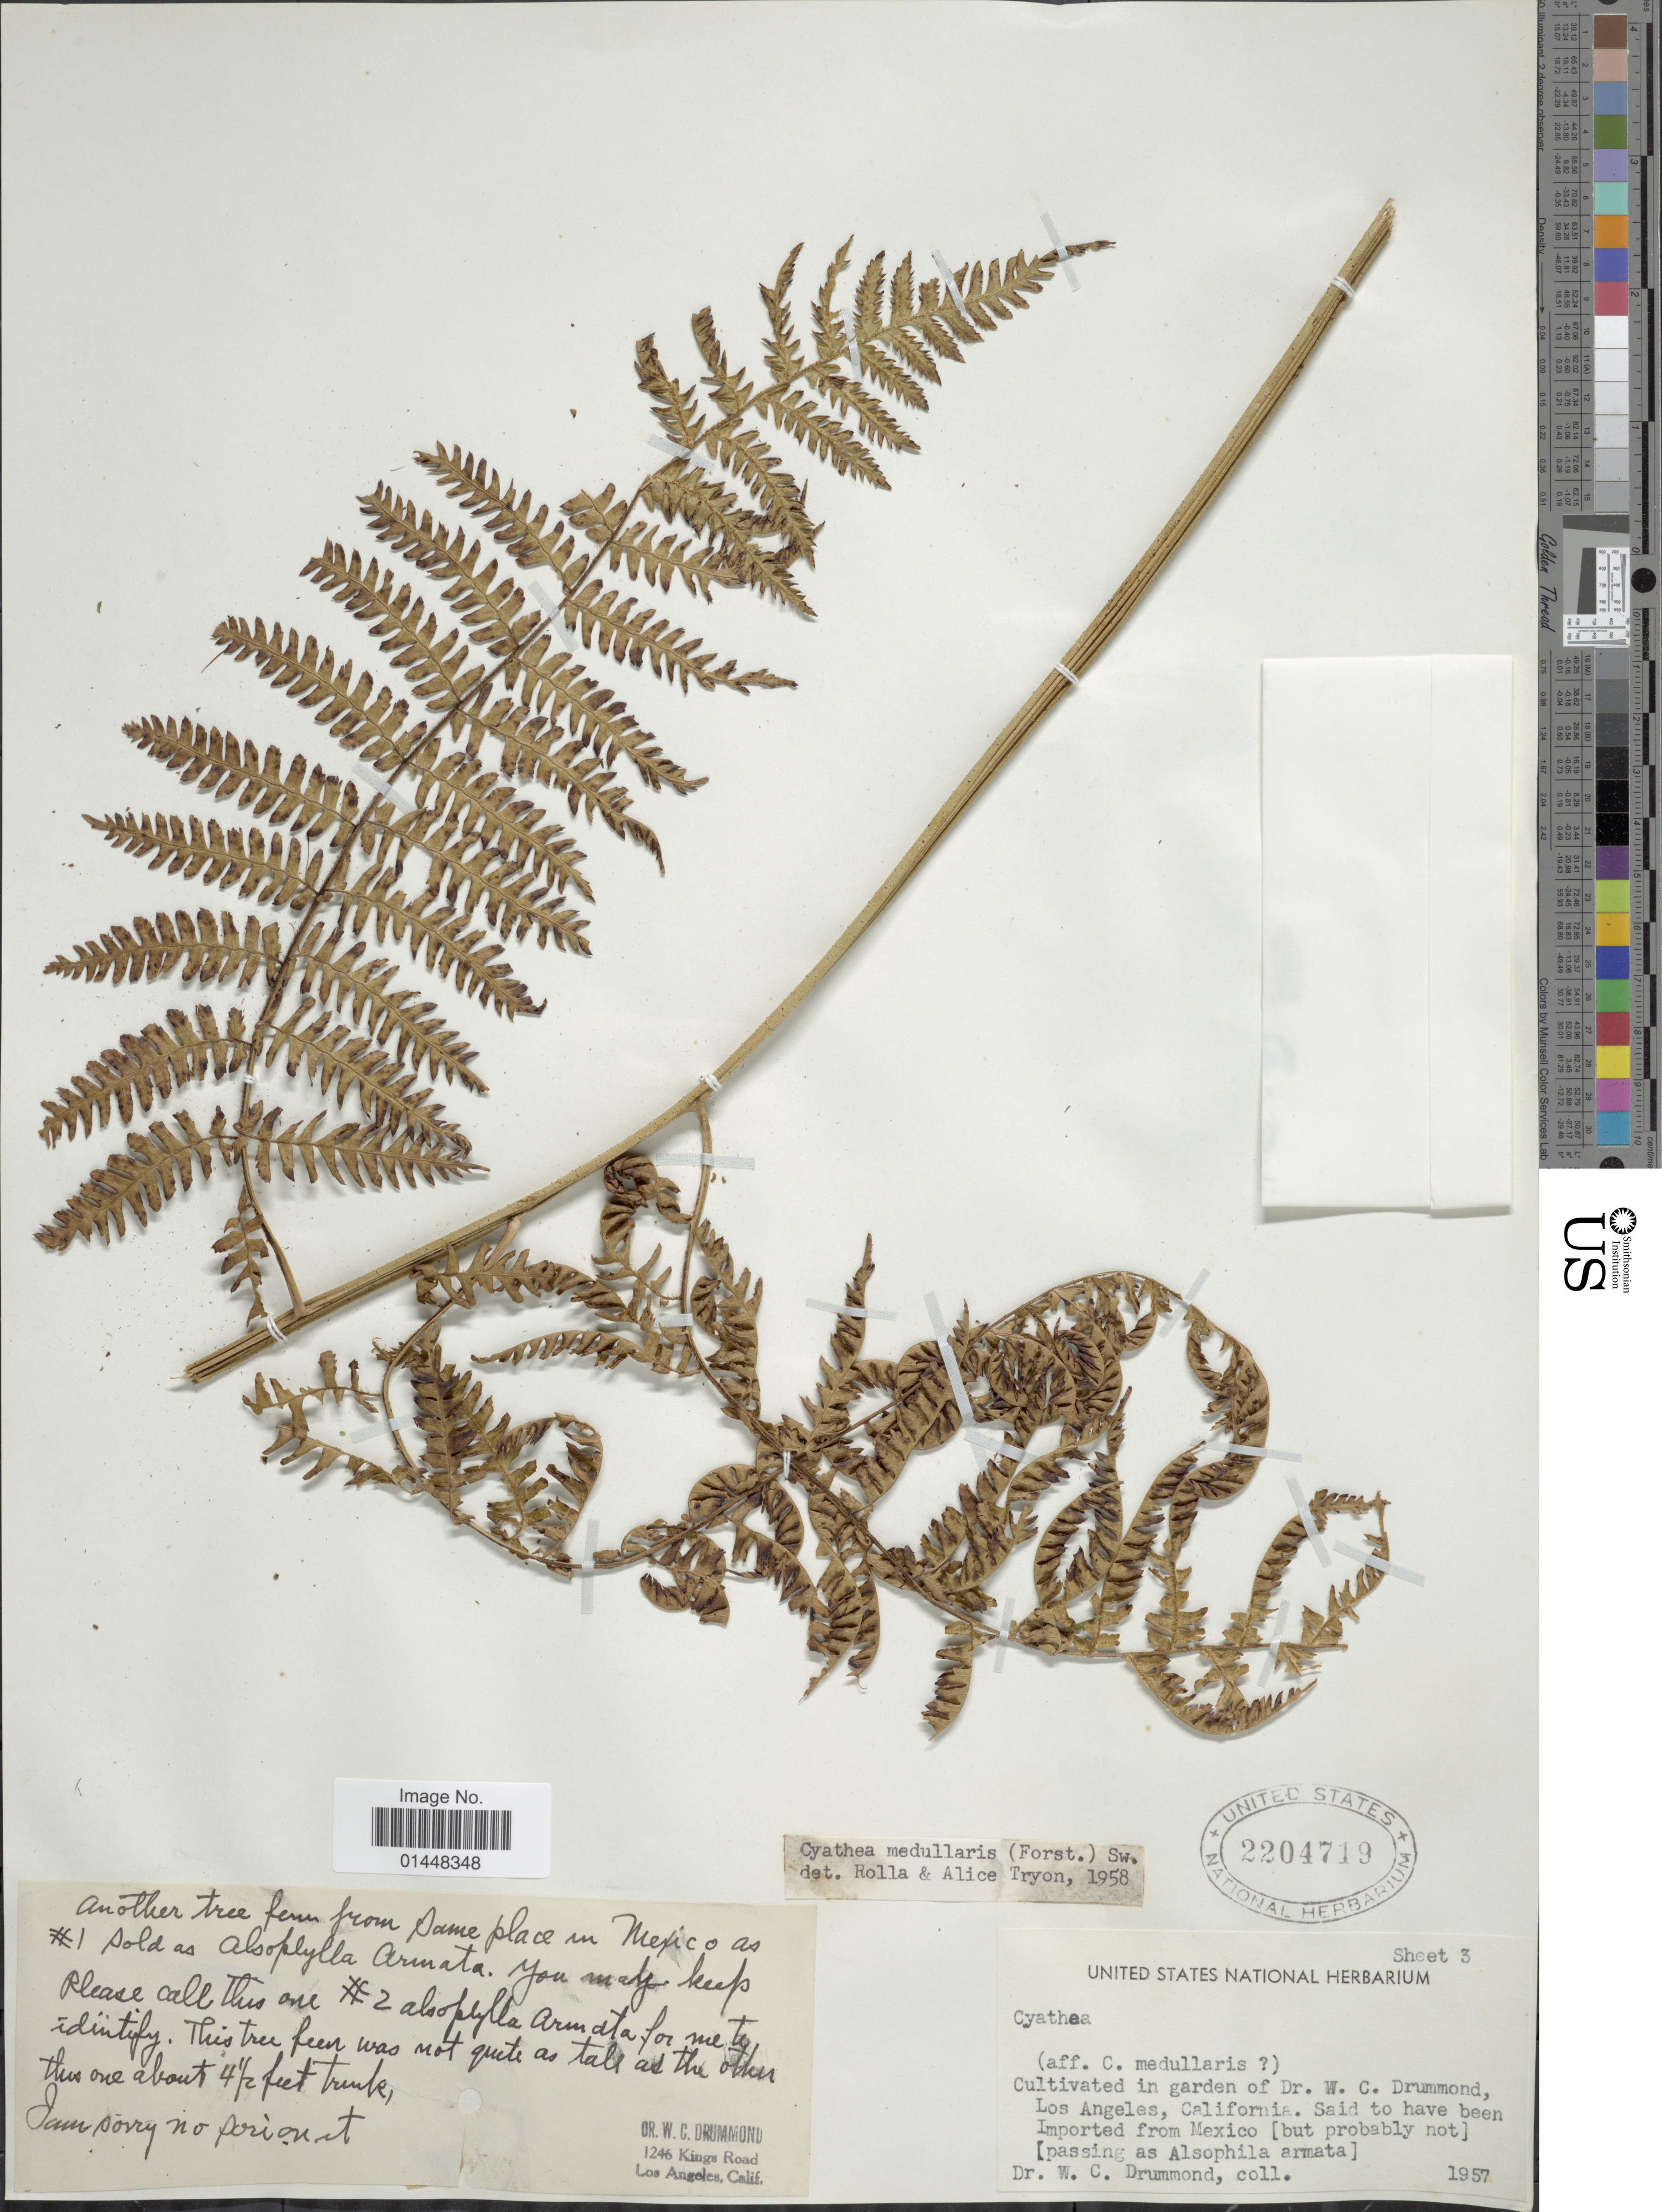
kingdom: Plantae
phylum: Tracheophyta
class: Polypodiopsida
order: Cyatheales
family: Cyatheaceae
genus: Cyathea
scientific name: Cyathea medullaris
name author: (G. Forst.) Sw.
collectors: W. Drummond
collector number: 1246?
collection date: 1957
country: United States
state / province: California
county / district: Los Angeles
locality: Cultivated in Garden of Dr. W.C. Drummond, Los Angeles, California.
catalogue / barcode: US 2204719